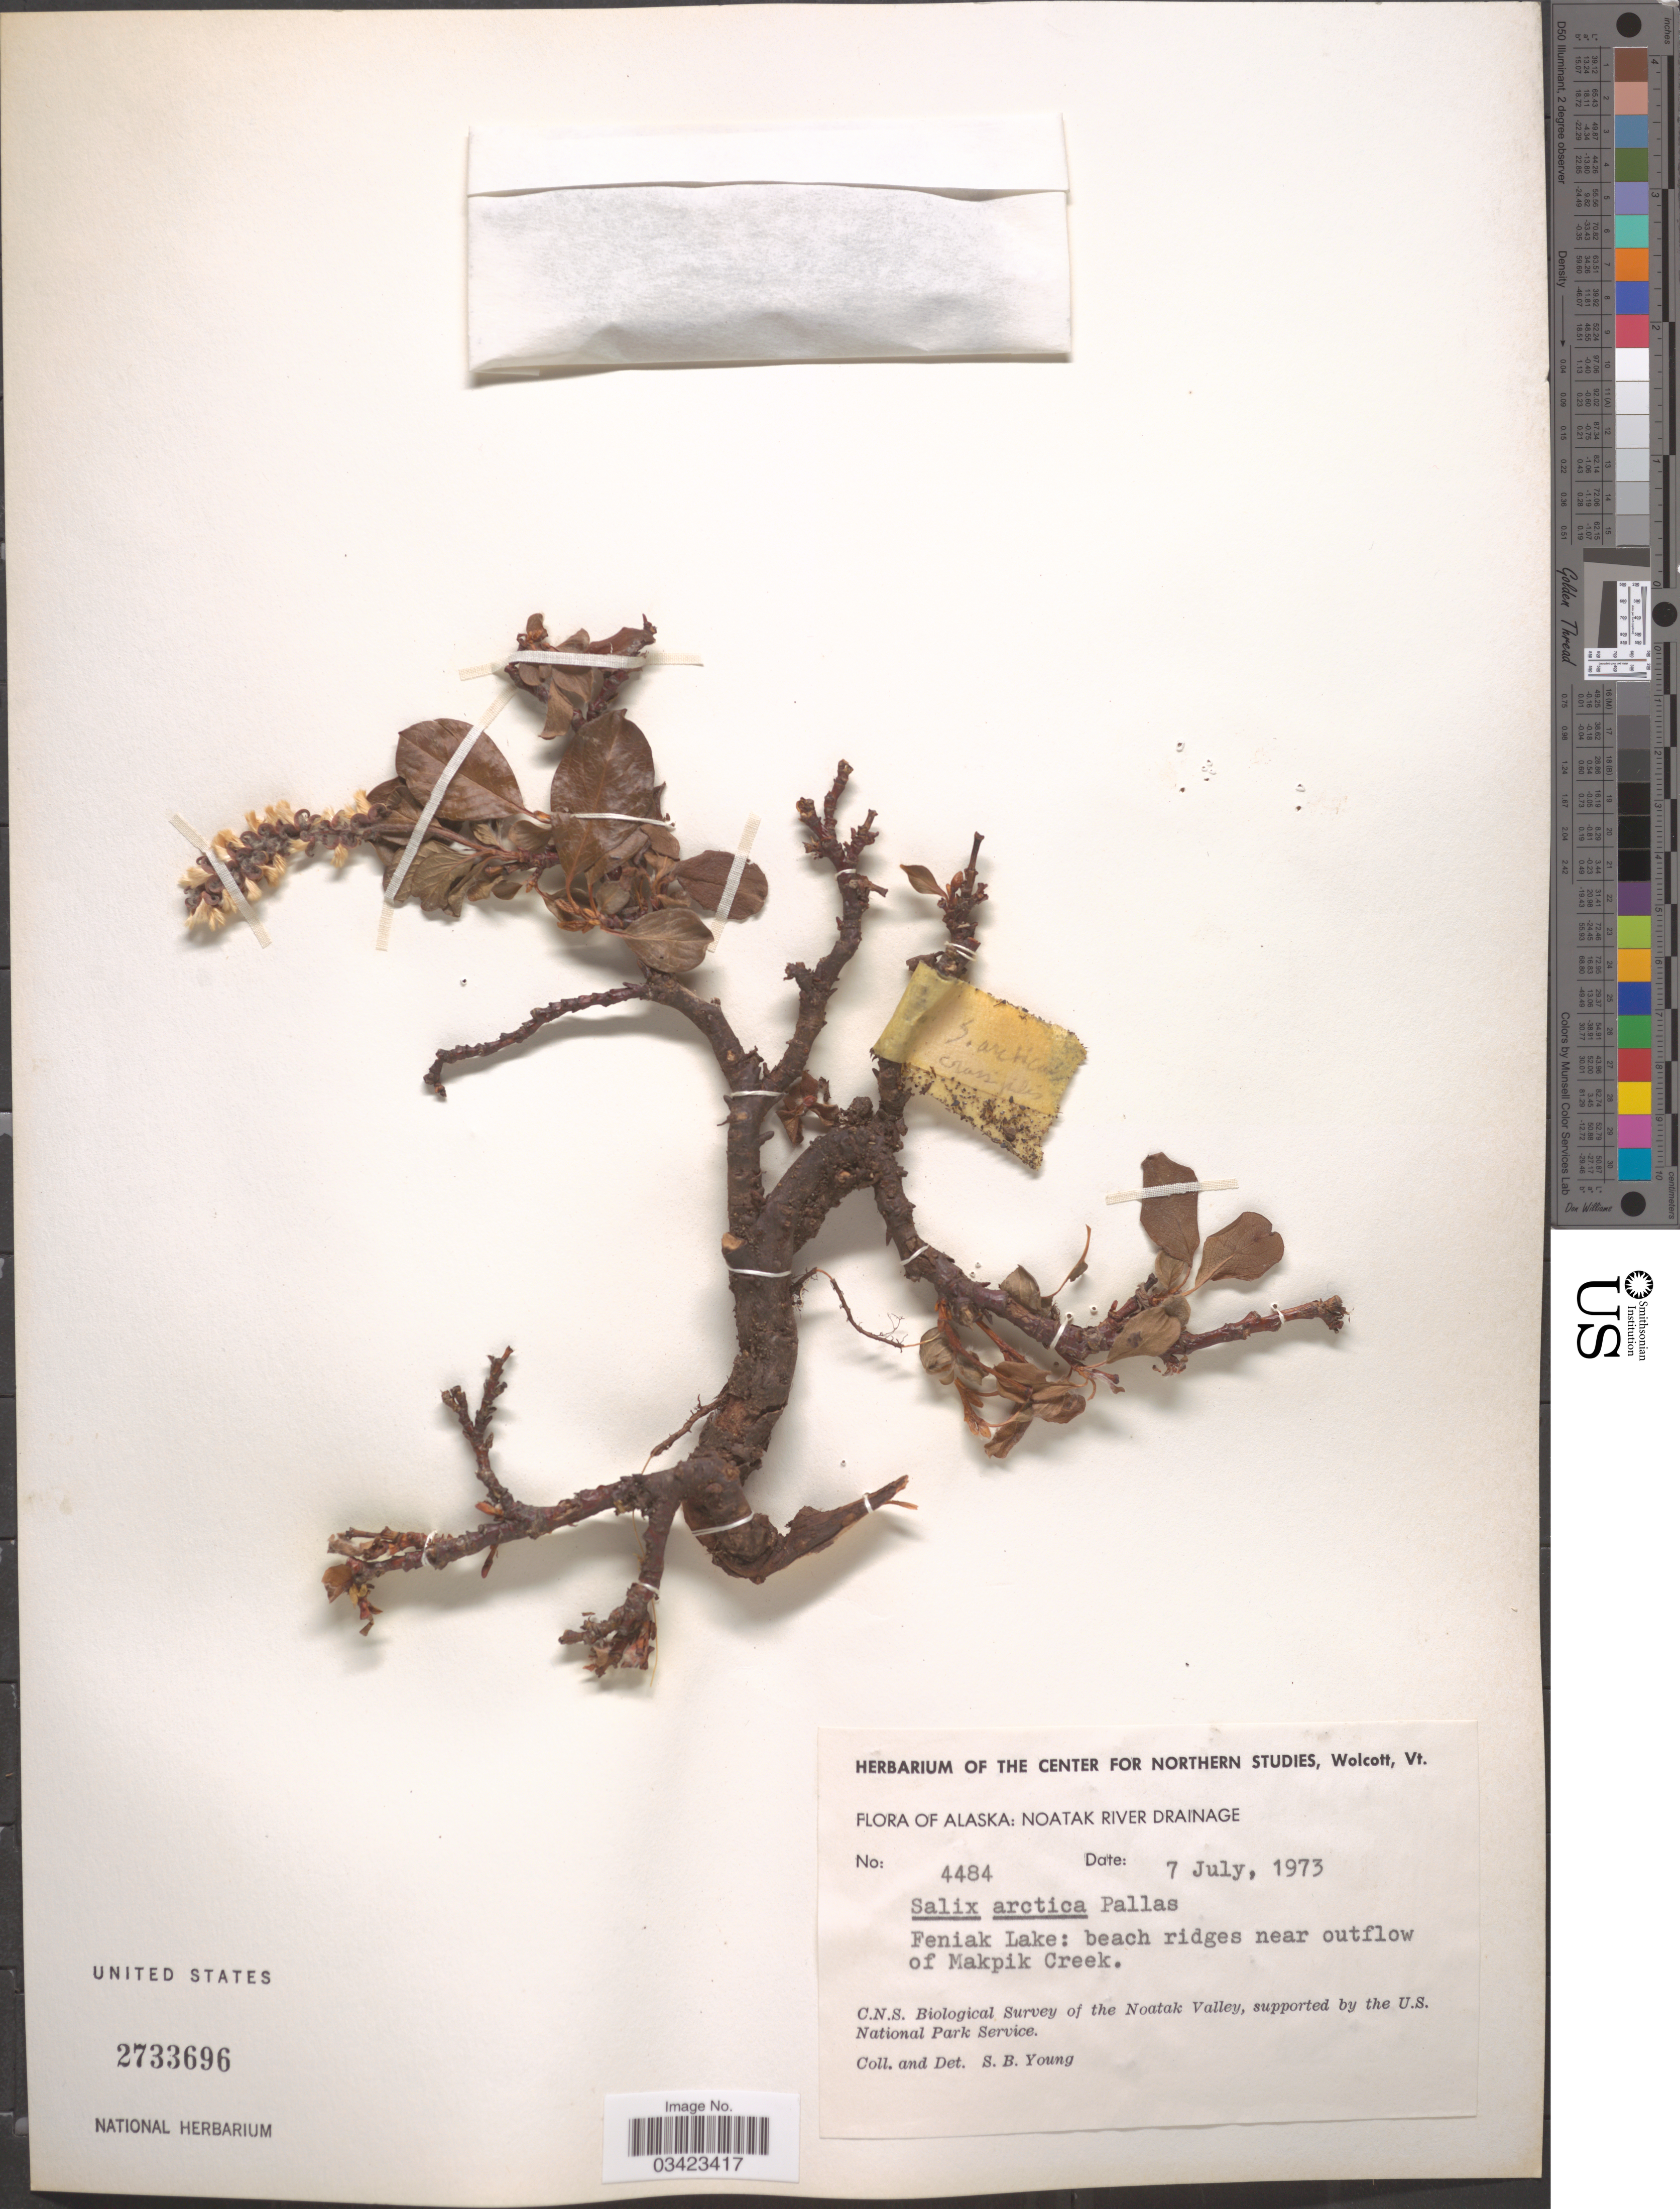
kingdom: Plantae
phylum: Tracheophyta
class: Magnoliopsida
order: Malpighiales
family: Salicaceae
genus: Salix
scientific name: Salix arctica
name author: Pall.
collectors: S. Young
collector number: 4484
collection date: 1973-07-07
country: United States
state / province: Alaska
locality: Noatak River Drainage. Feniak Lake: beach ridges near outflow of Makpik Creek. The Noatak Valley.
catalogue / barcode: US 2733696